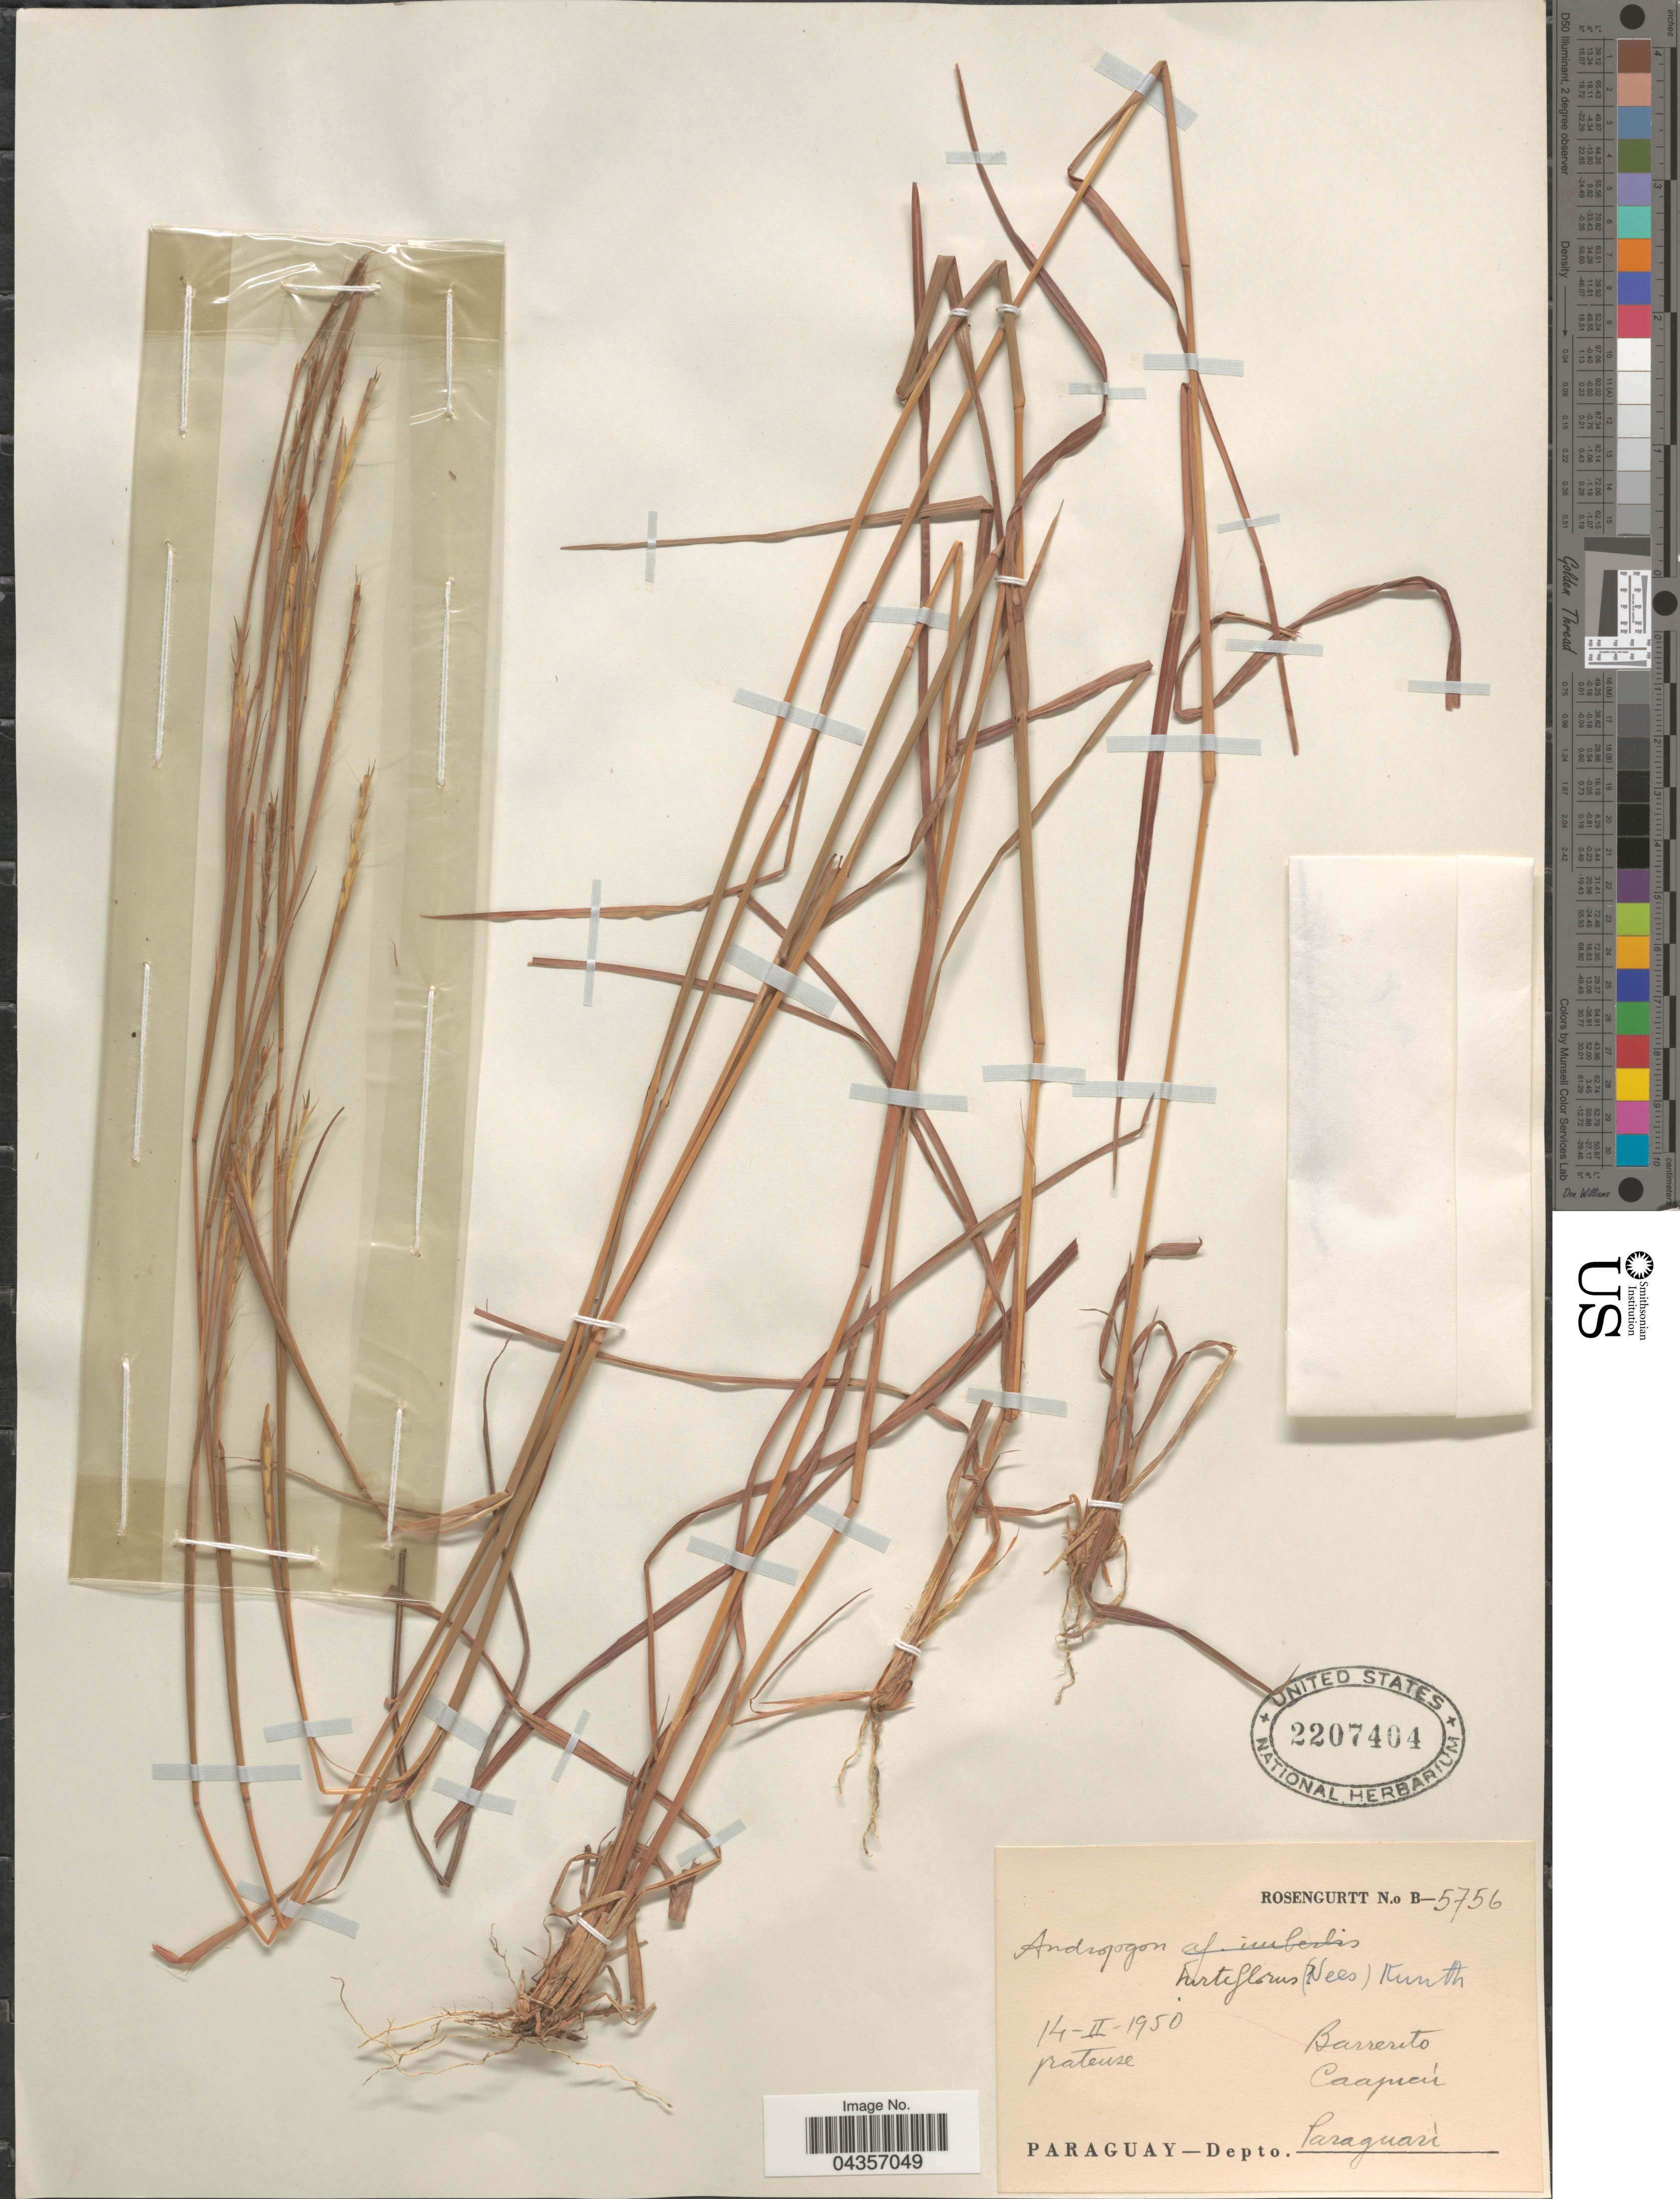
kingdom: Plantae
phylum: Tracheophyta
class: Liliopsida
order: Poales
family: Poaceae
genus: Schizachyrium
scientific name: Schizachyrium sanguineum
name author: (Retz.) Alston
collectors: Rosengurtt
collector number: B-5756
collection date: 1950-02-14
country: Paraguay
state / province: Paraguari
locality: Barrerito. Caapucú. Depto. Paraguarí.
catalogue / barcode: US 2207404